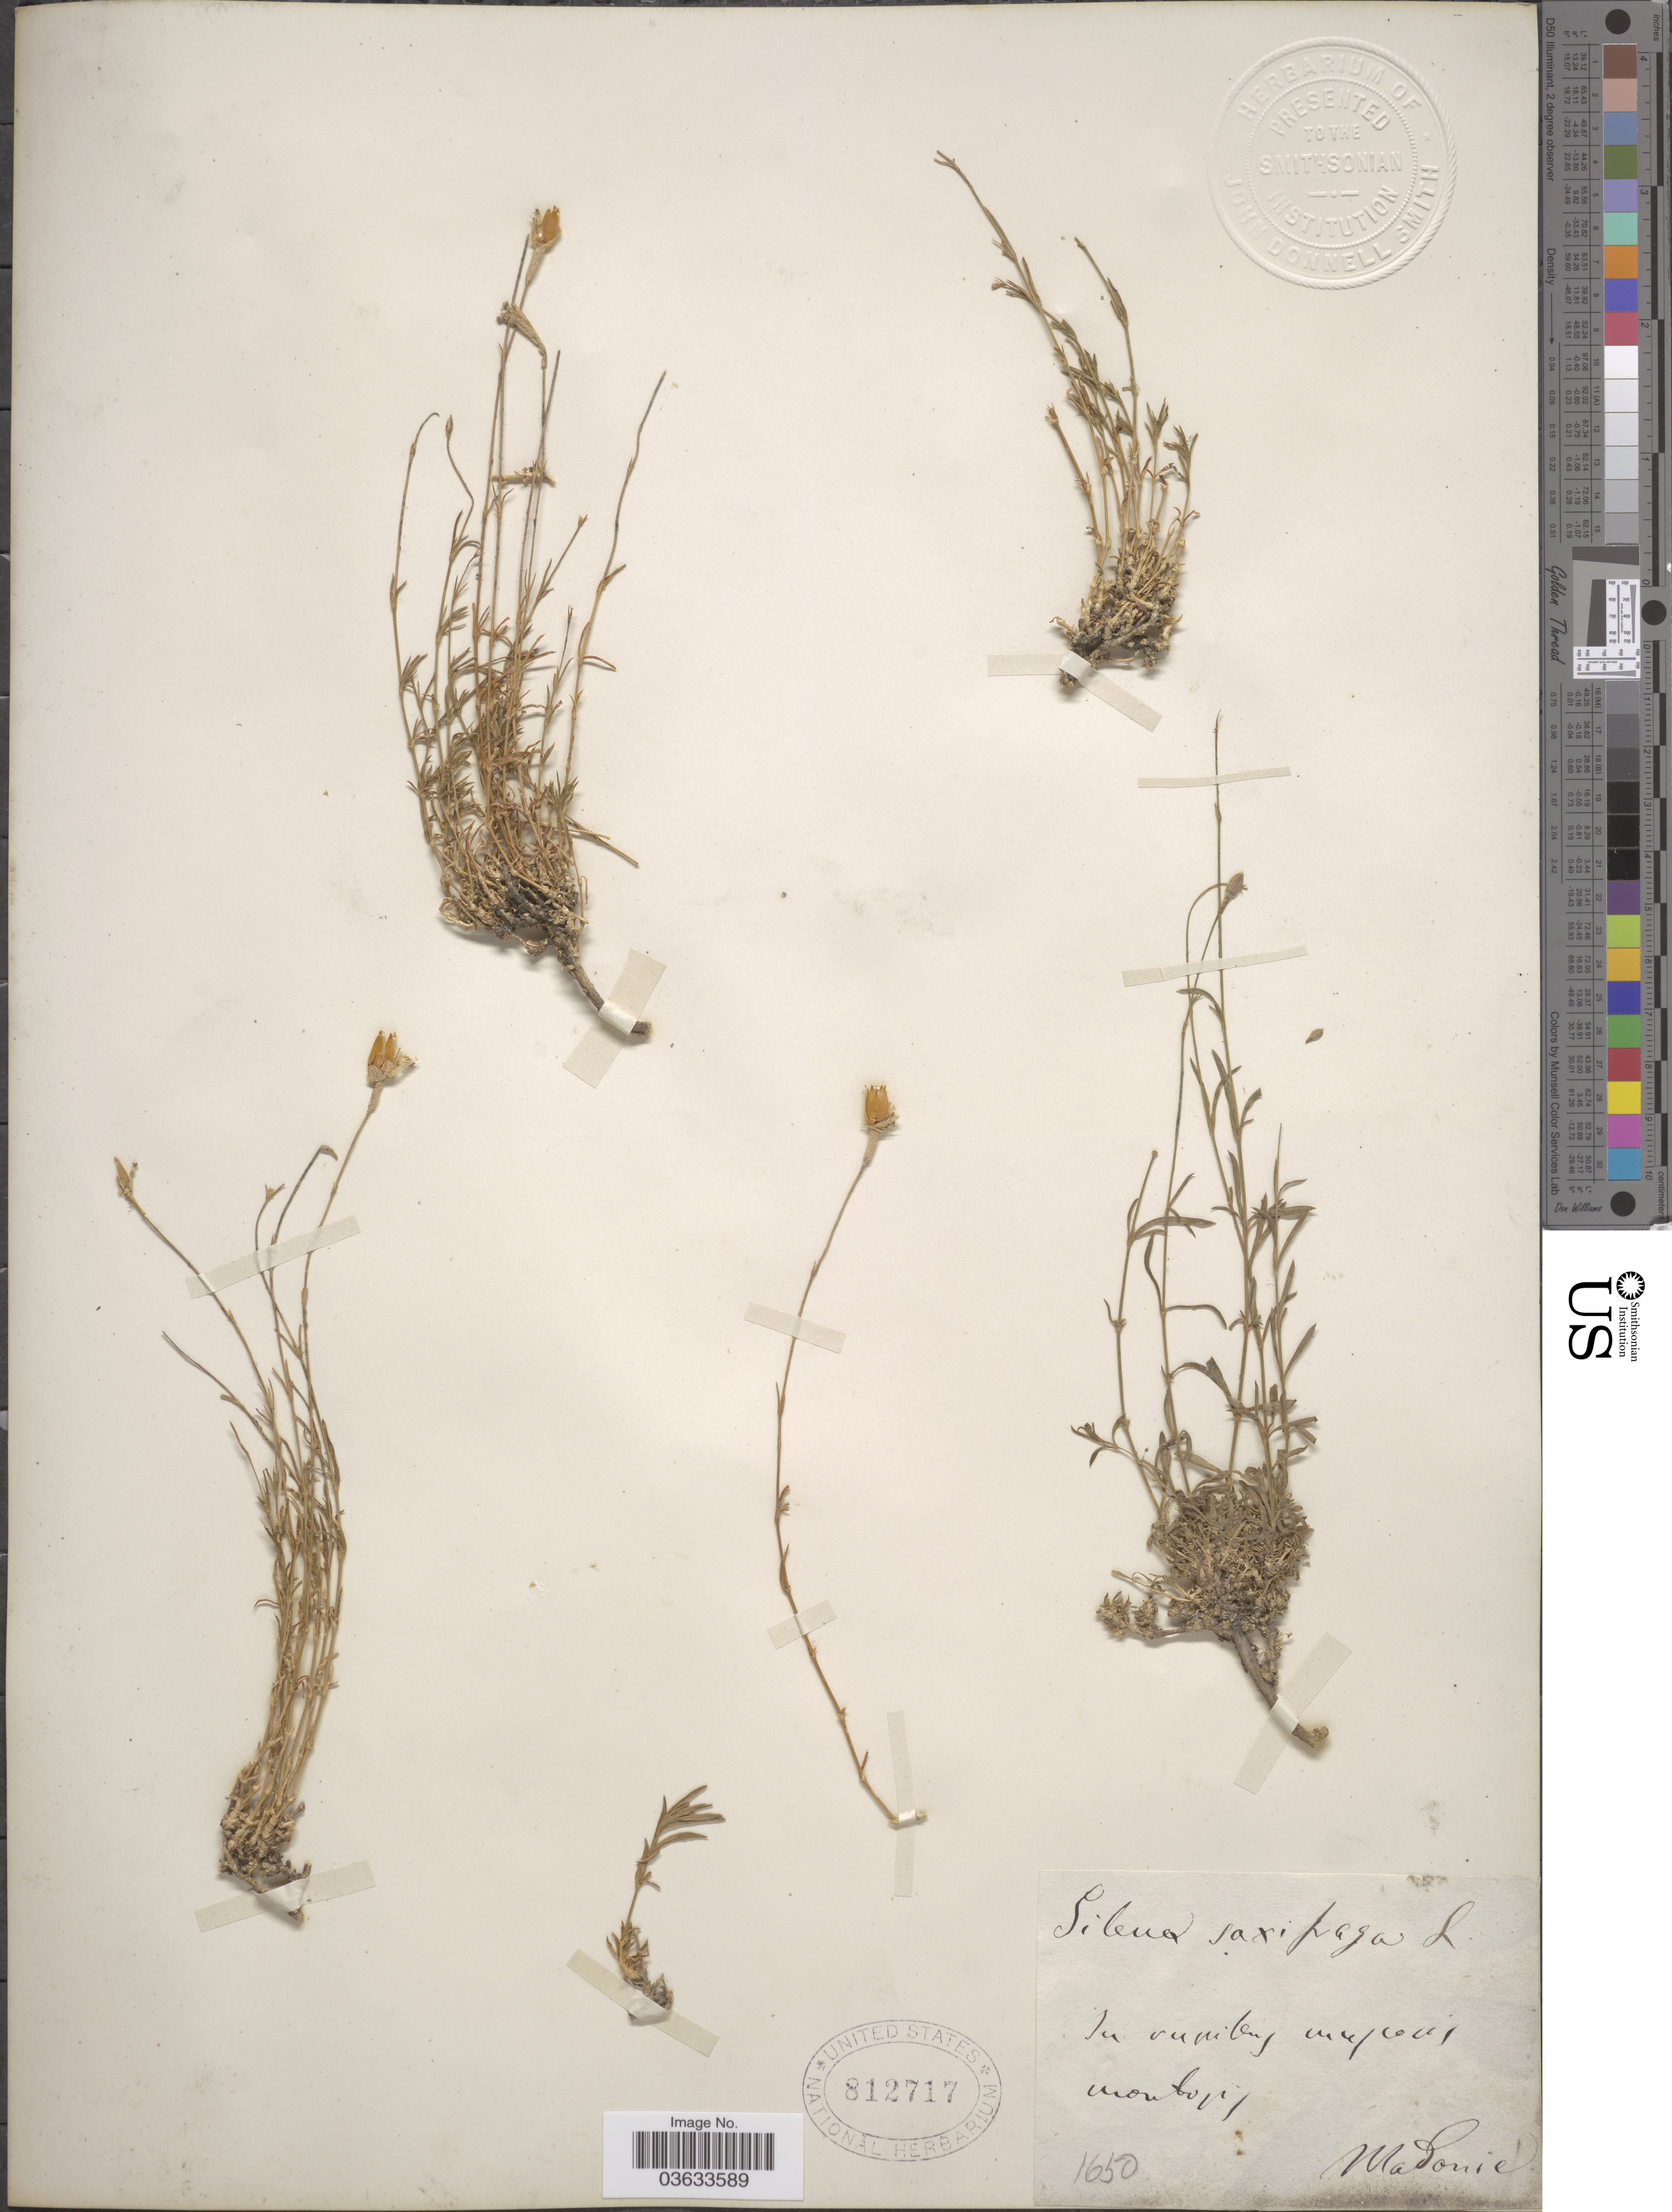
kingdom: Plantae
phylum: Tracheophyta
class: Magnoliopsida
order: Caryophyllales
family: Caryophyllaceae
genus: Silene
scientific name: Silene saxifraga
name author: L.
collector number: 1650?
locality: In rupibus innefosi montopy. [interpreted]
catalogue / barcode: US 812717